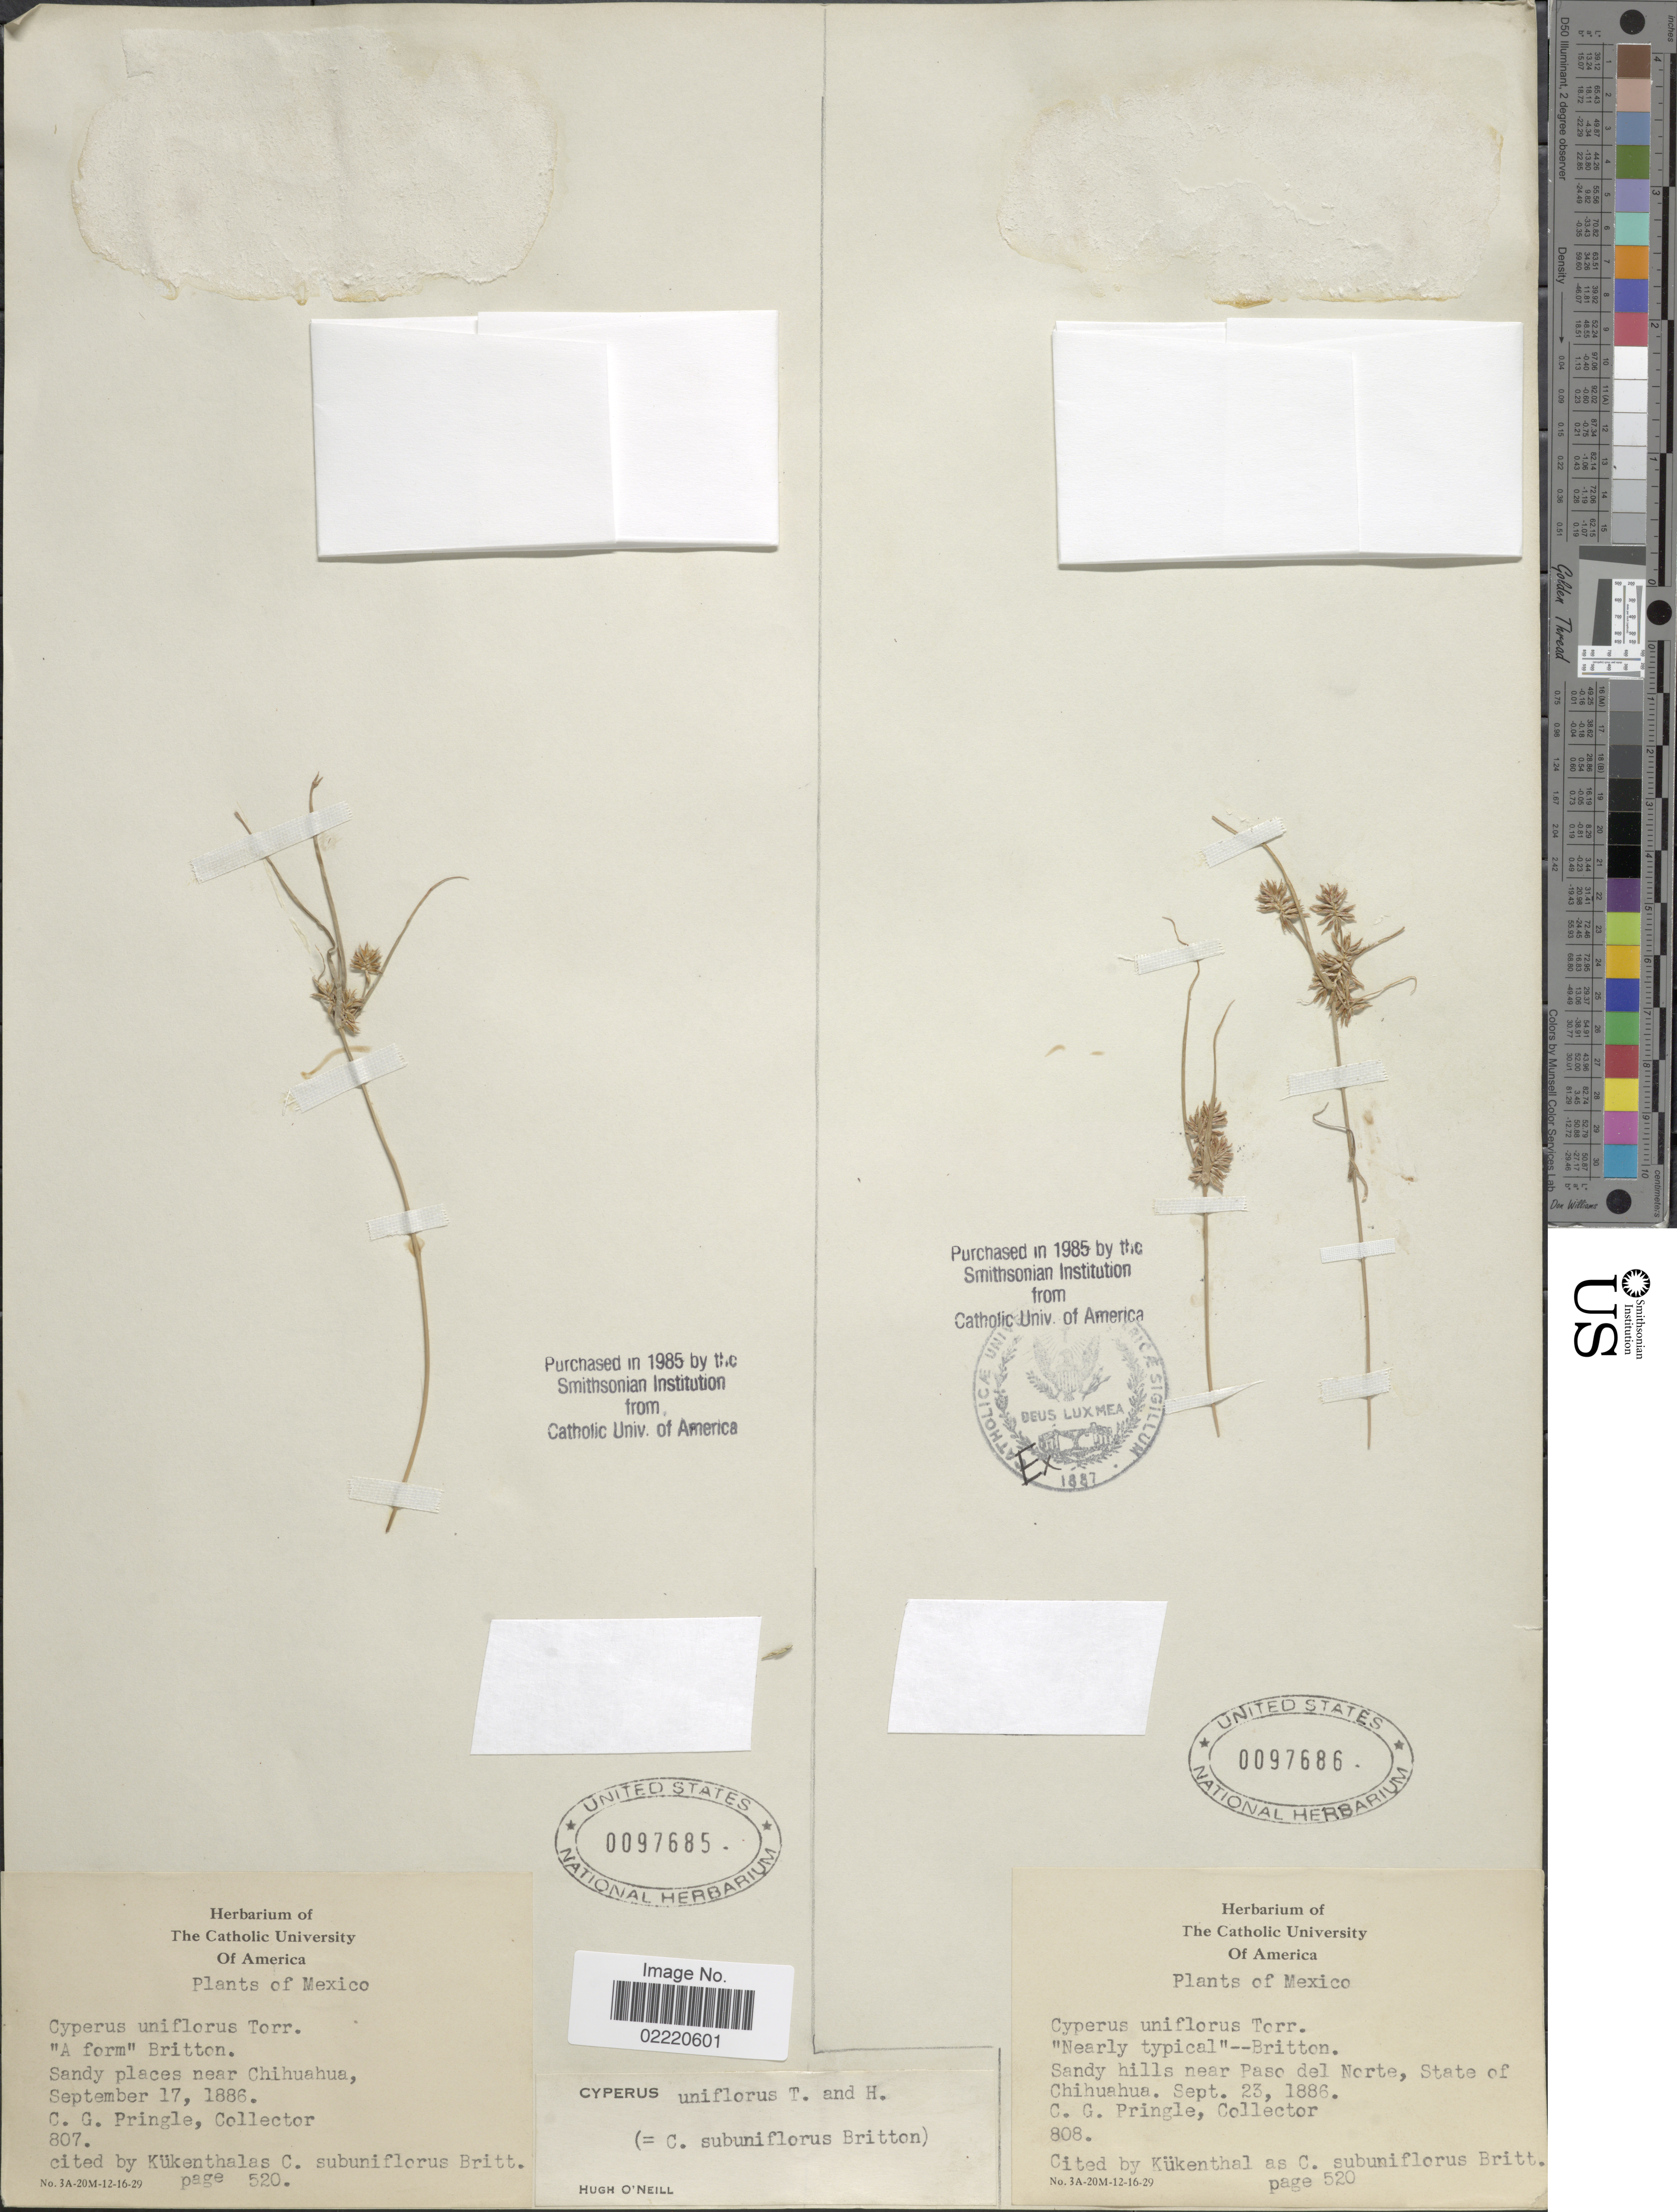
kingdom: Plantae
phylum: Tracheophyta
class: Liliopsida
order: Poales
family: Cyperaceae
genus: Cyperus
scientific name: Cyperus uniflorus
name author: Thunb.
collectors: C. G. Pringle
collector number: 807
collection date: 1886-09-17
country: Mexico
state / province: Chihuahua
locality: Sandy places near Chihuahua.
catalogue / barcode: US 97685